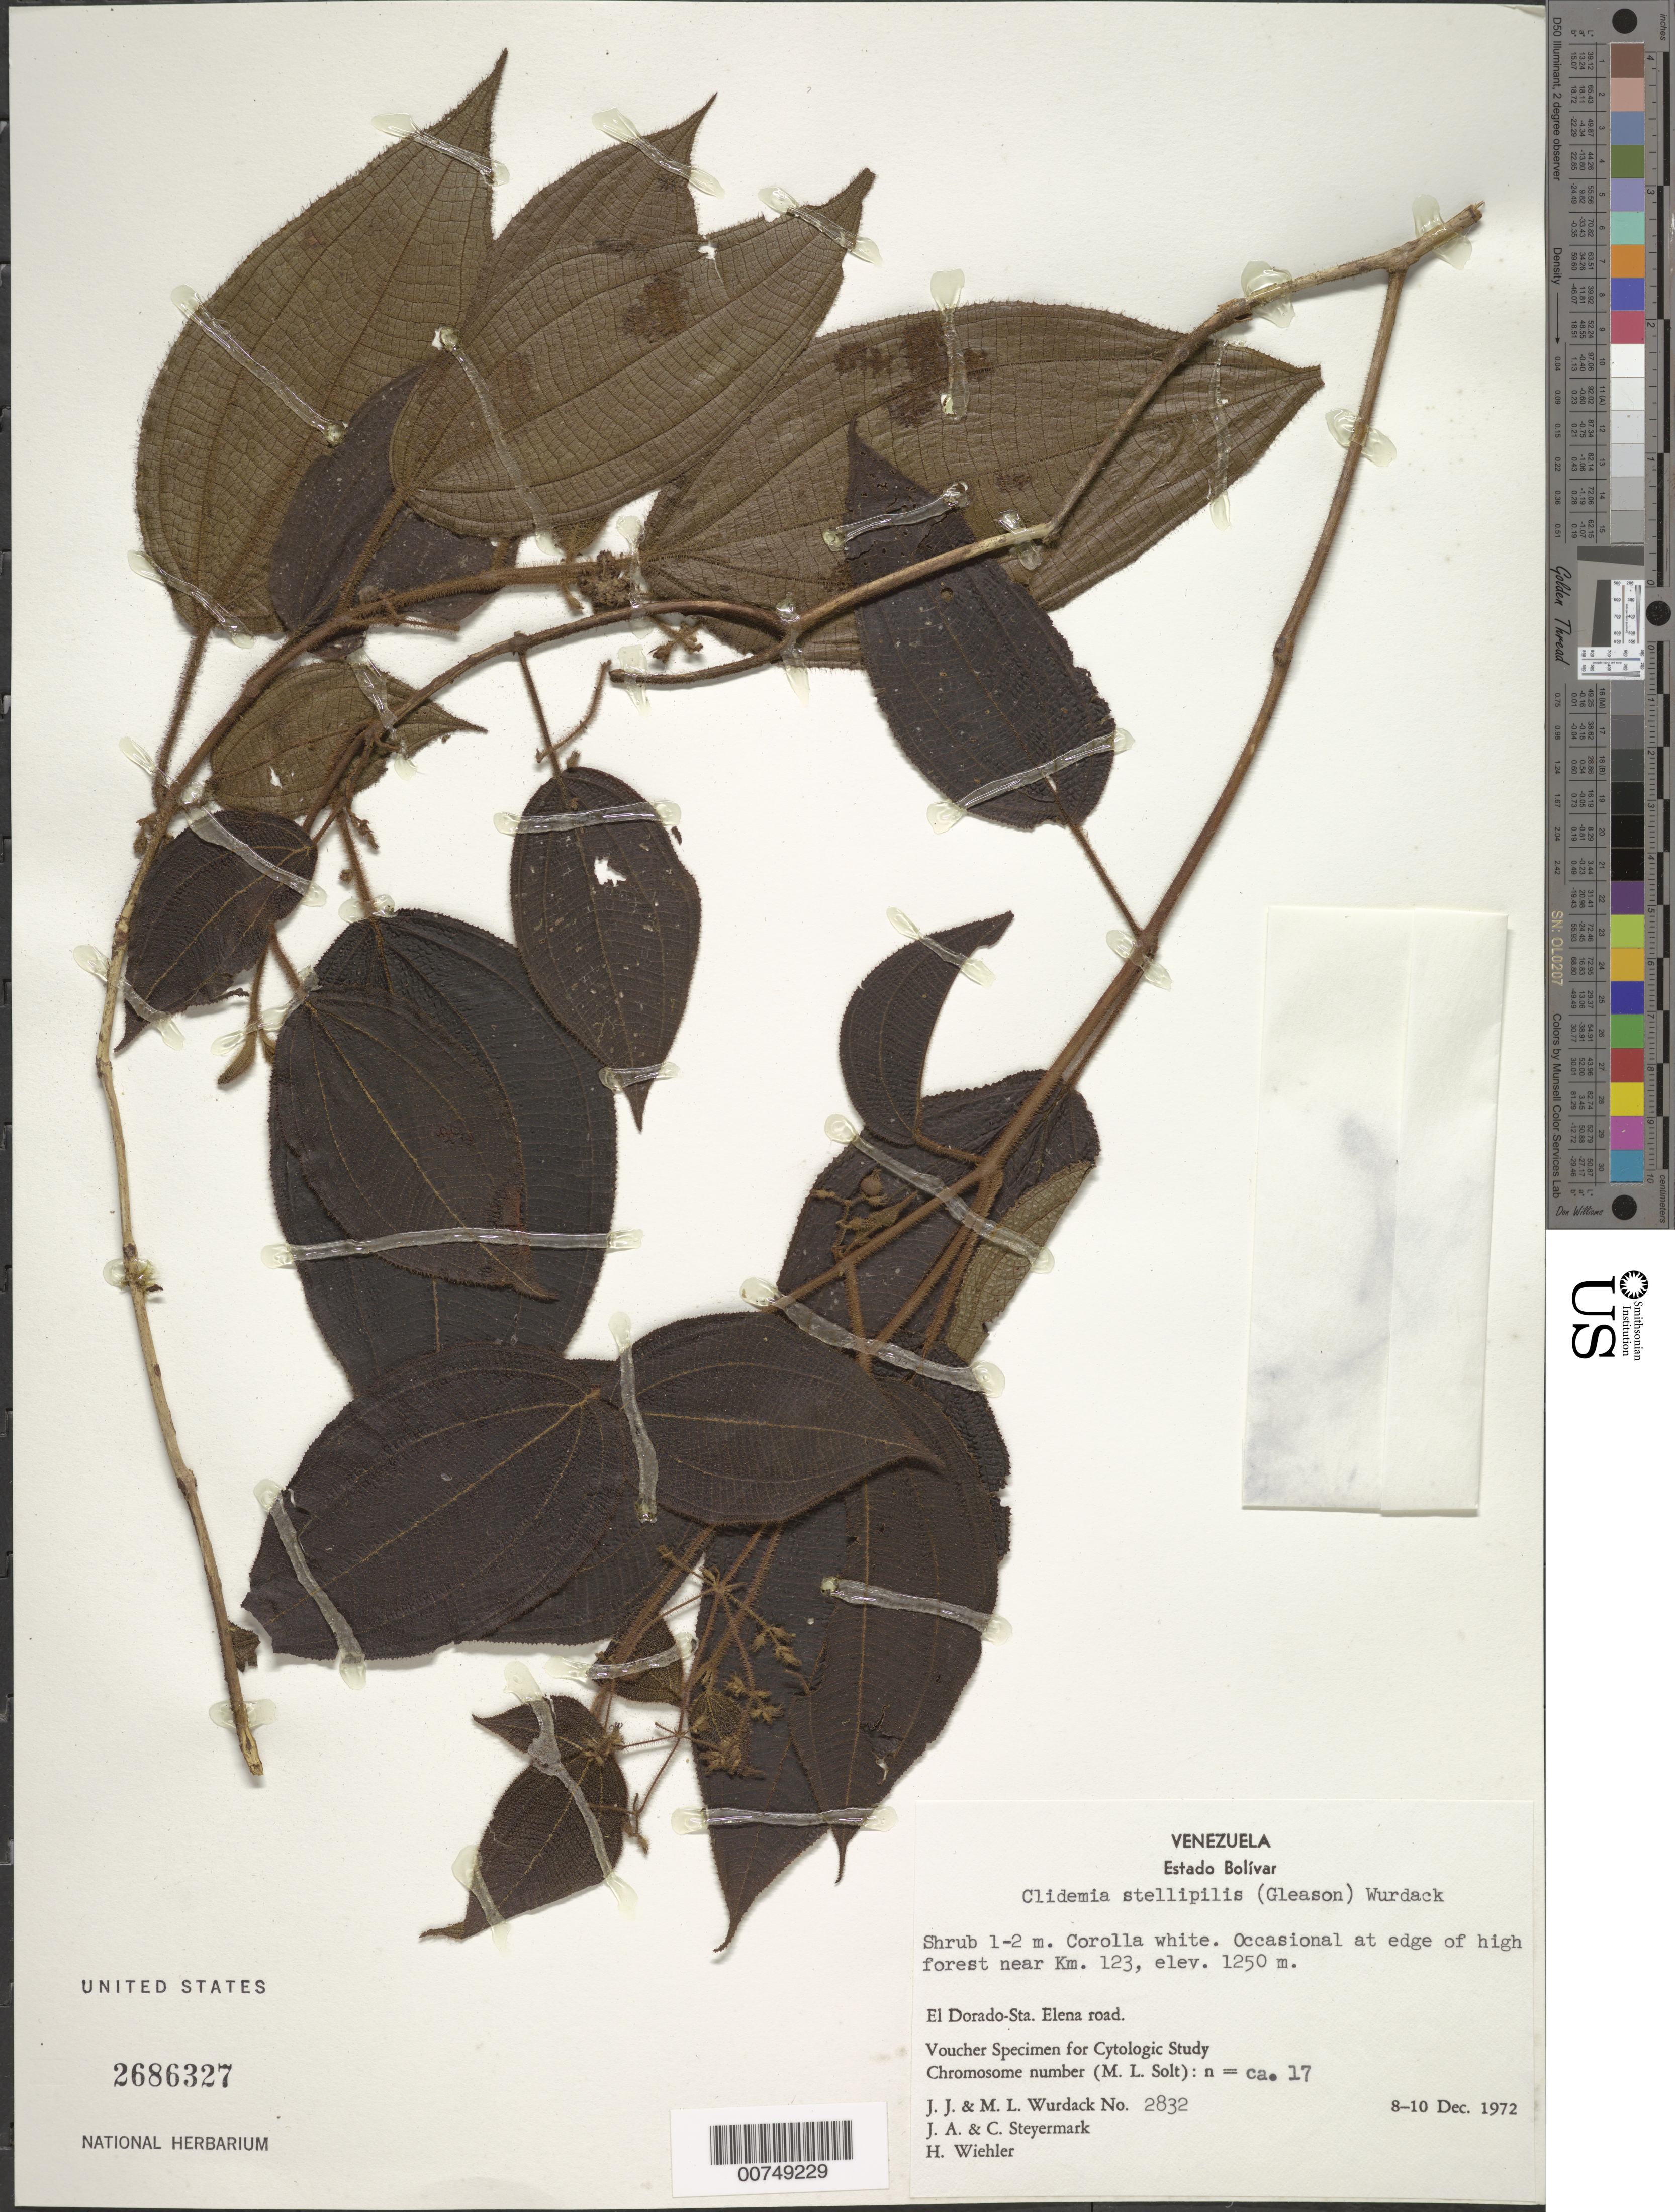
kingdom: Plantae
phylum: Tracheophyta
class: Magnoliopsida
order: Myrtales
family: Melastomataceae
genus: Clidemia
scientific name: Clidemia stellipilis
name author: (Gleason) Wurdack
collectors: J. J. Wurdack, M. L. Wurdack, J. Steyermark & C. Steyermark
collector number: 2832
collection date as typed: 8-Dec-72 to 10-Dec-72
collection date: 1972-12-08/1972-12-10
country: Venezuela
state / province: Bolívar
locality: El Dorado to Sta. Elena road, km 123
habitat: Edge of high forest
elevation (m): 1250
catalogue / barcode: US 2686327